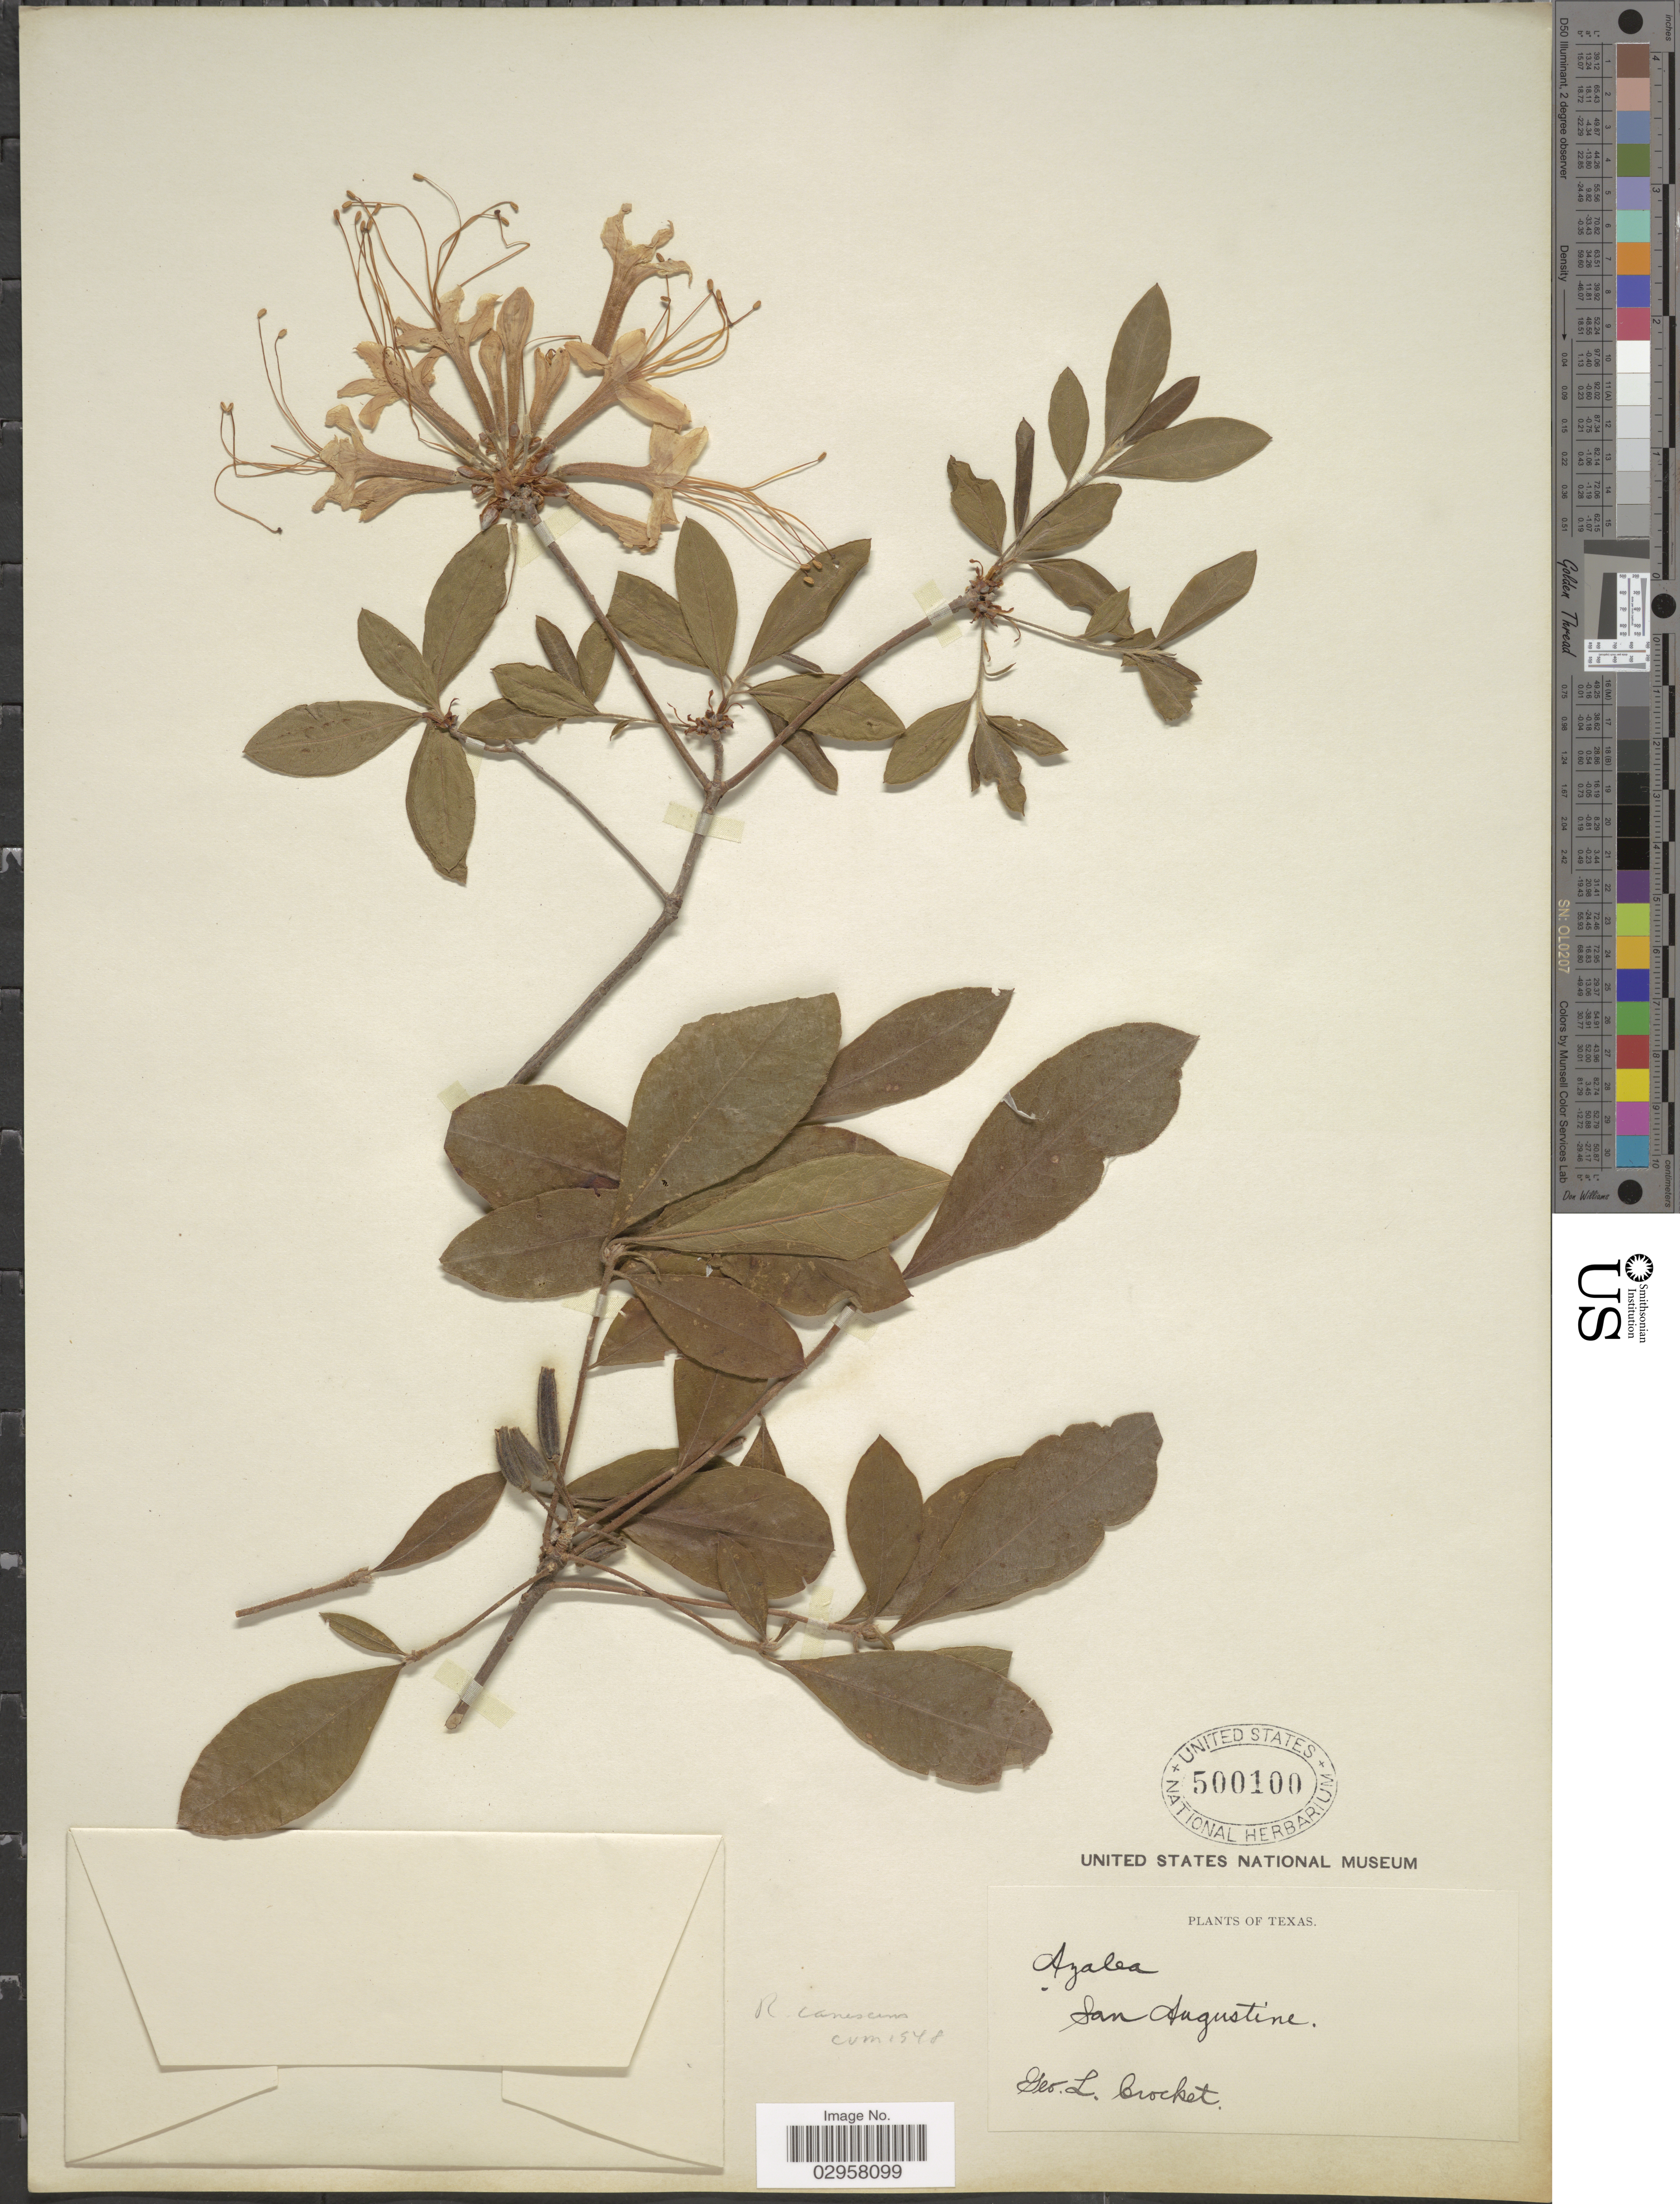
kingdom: Plantae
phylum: Tracheophyta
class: Magnoliopsida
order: Ericales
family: Ericaceae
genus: Rhododendron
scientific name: Rhododendron canescens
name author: (Michx.) Sweet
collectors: G. Crocket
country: United States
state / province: Texas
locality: San Augustine.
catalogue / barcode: US 500100